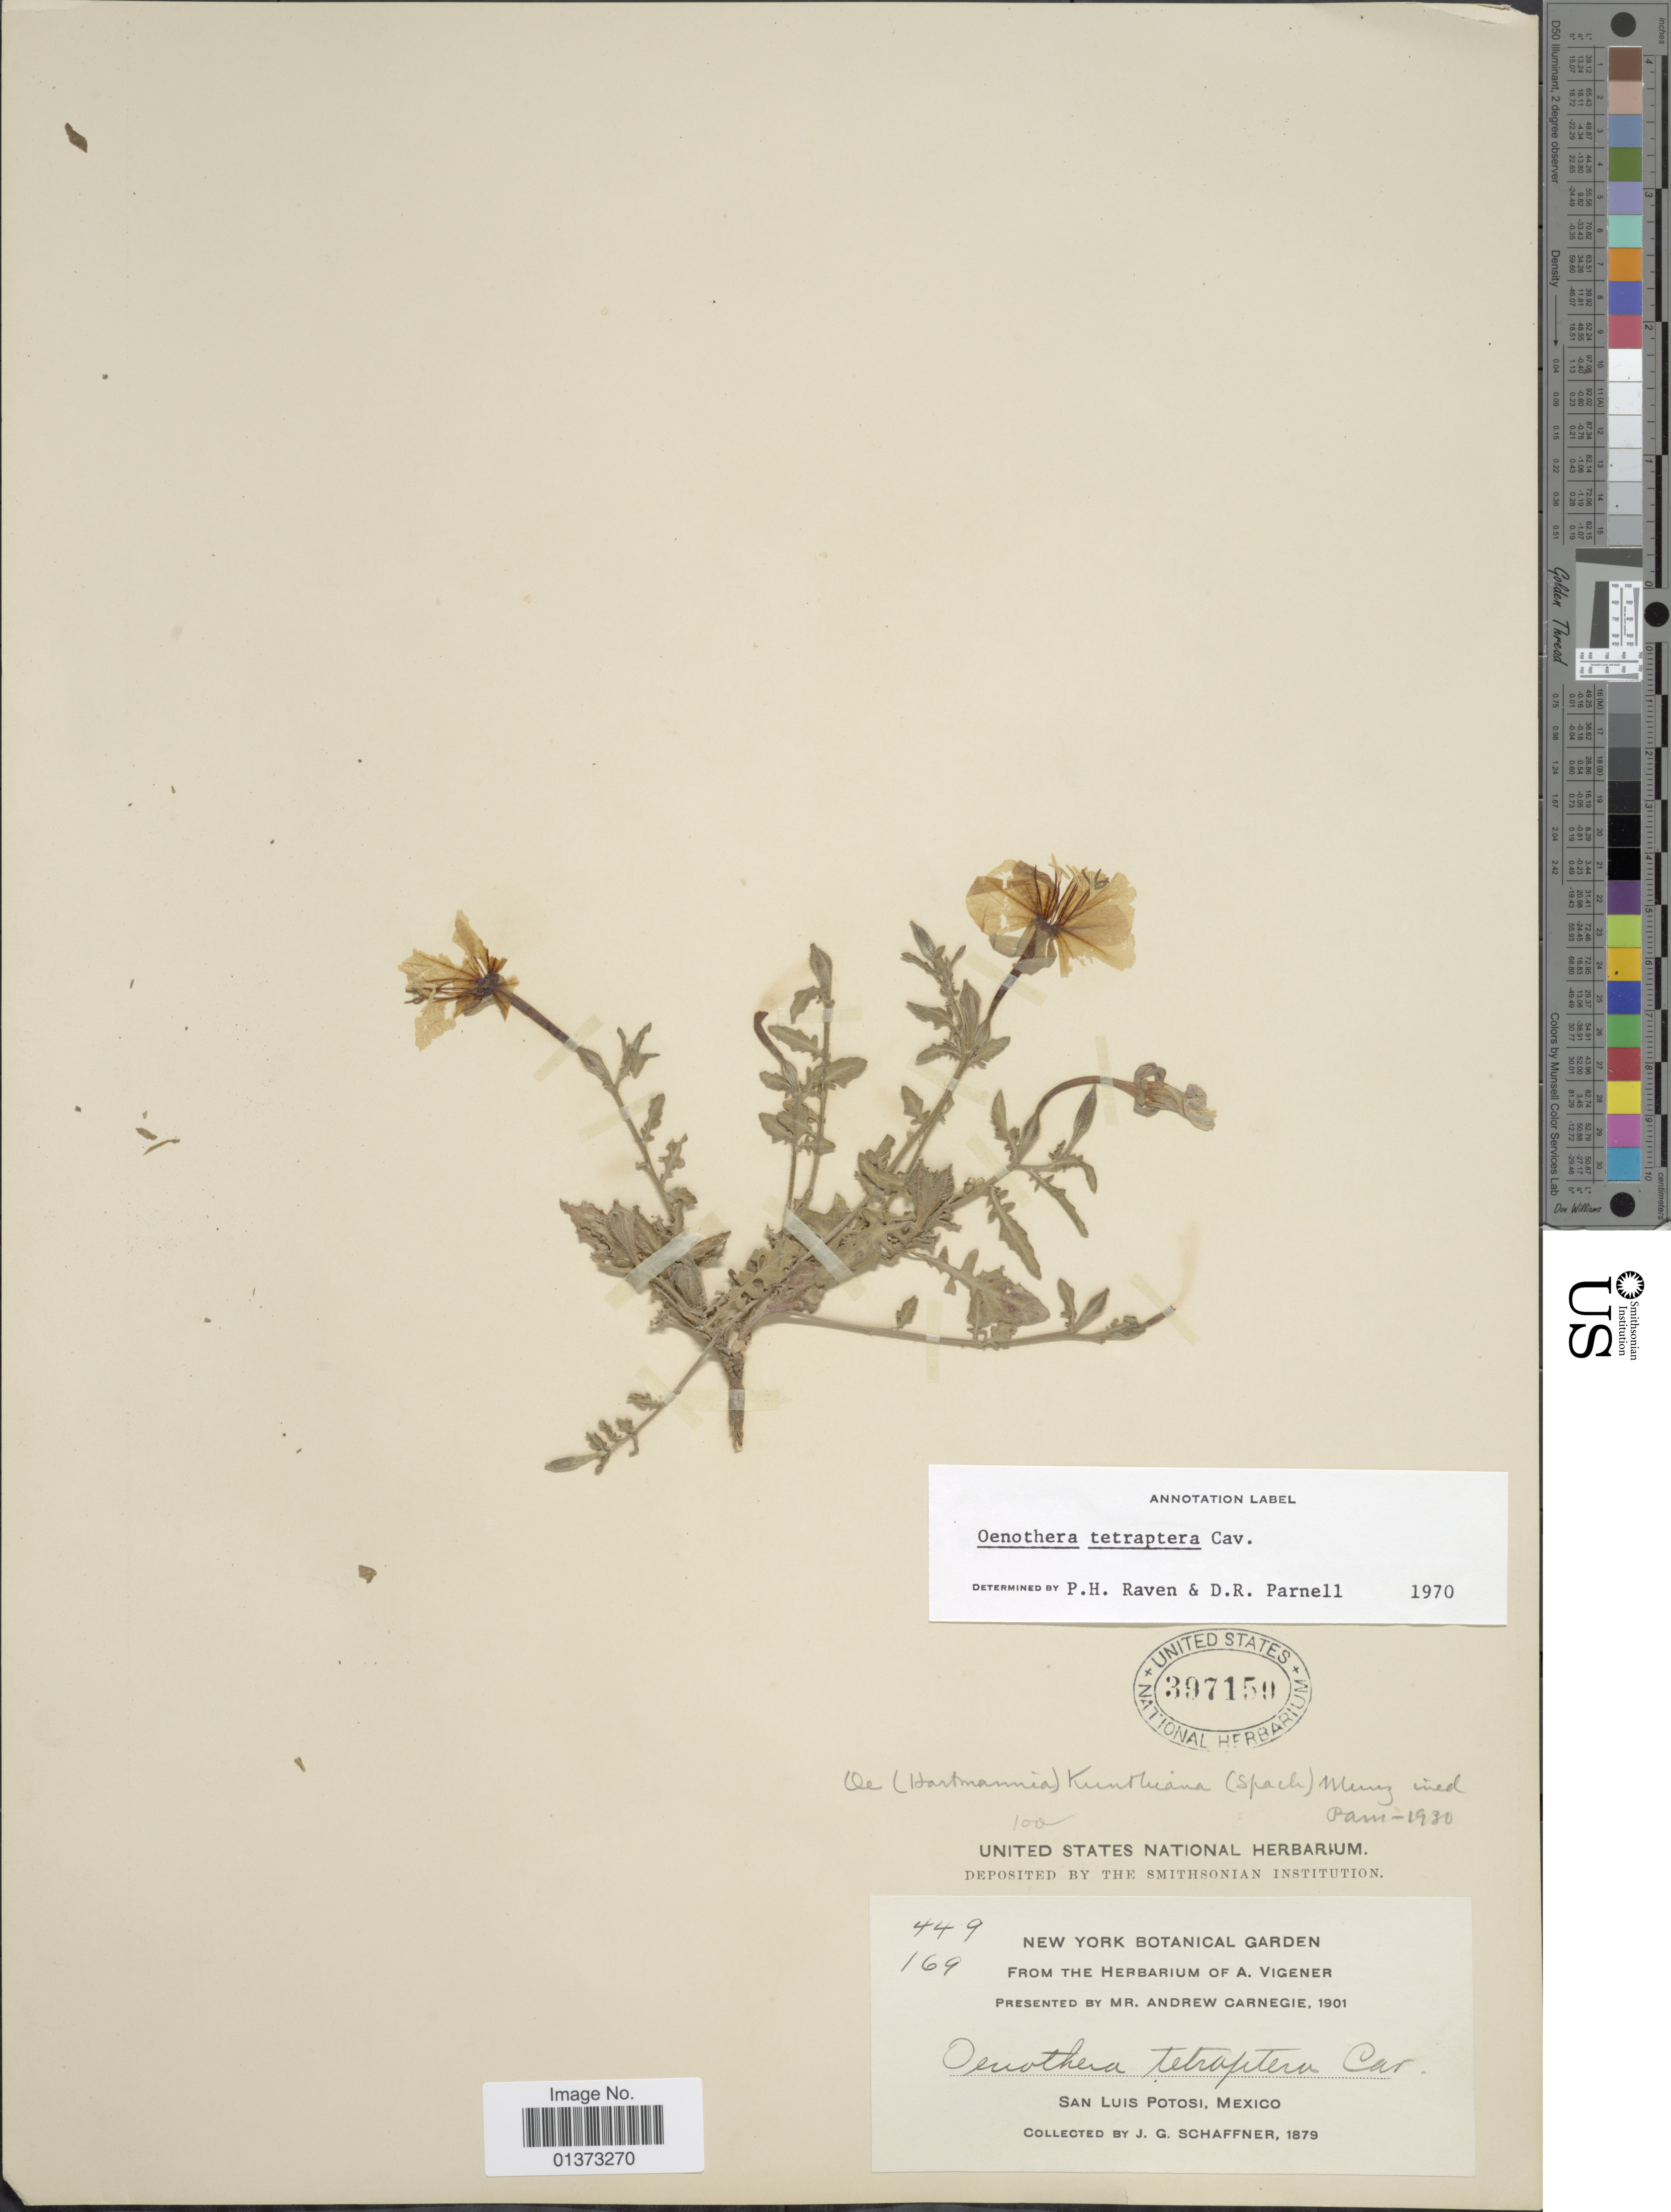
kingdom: Plantae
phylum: Tracheophyta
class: Magnoliopsida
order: Myrtales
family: Onagraceae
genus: Oenothera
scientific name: Oenothera tetraptera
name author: Cav.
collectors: J. G. Schaffner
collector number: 449/169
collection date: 1879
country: Mexico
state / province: San Luis Potosí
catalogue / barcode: US 397159